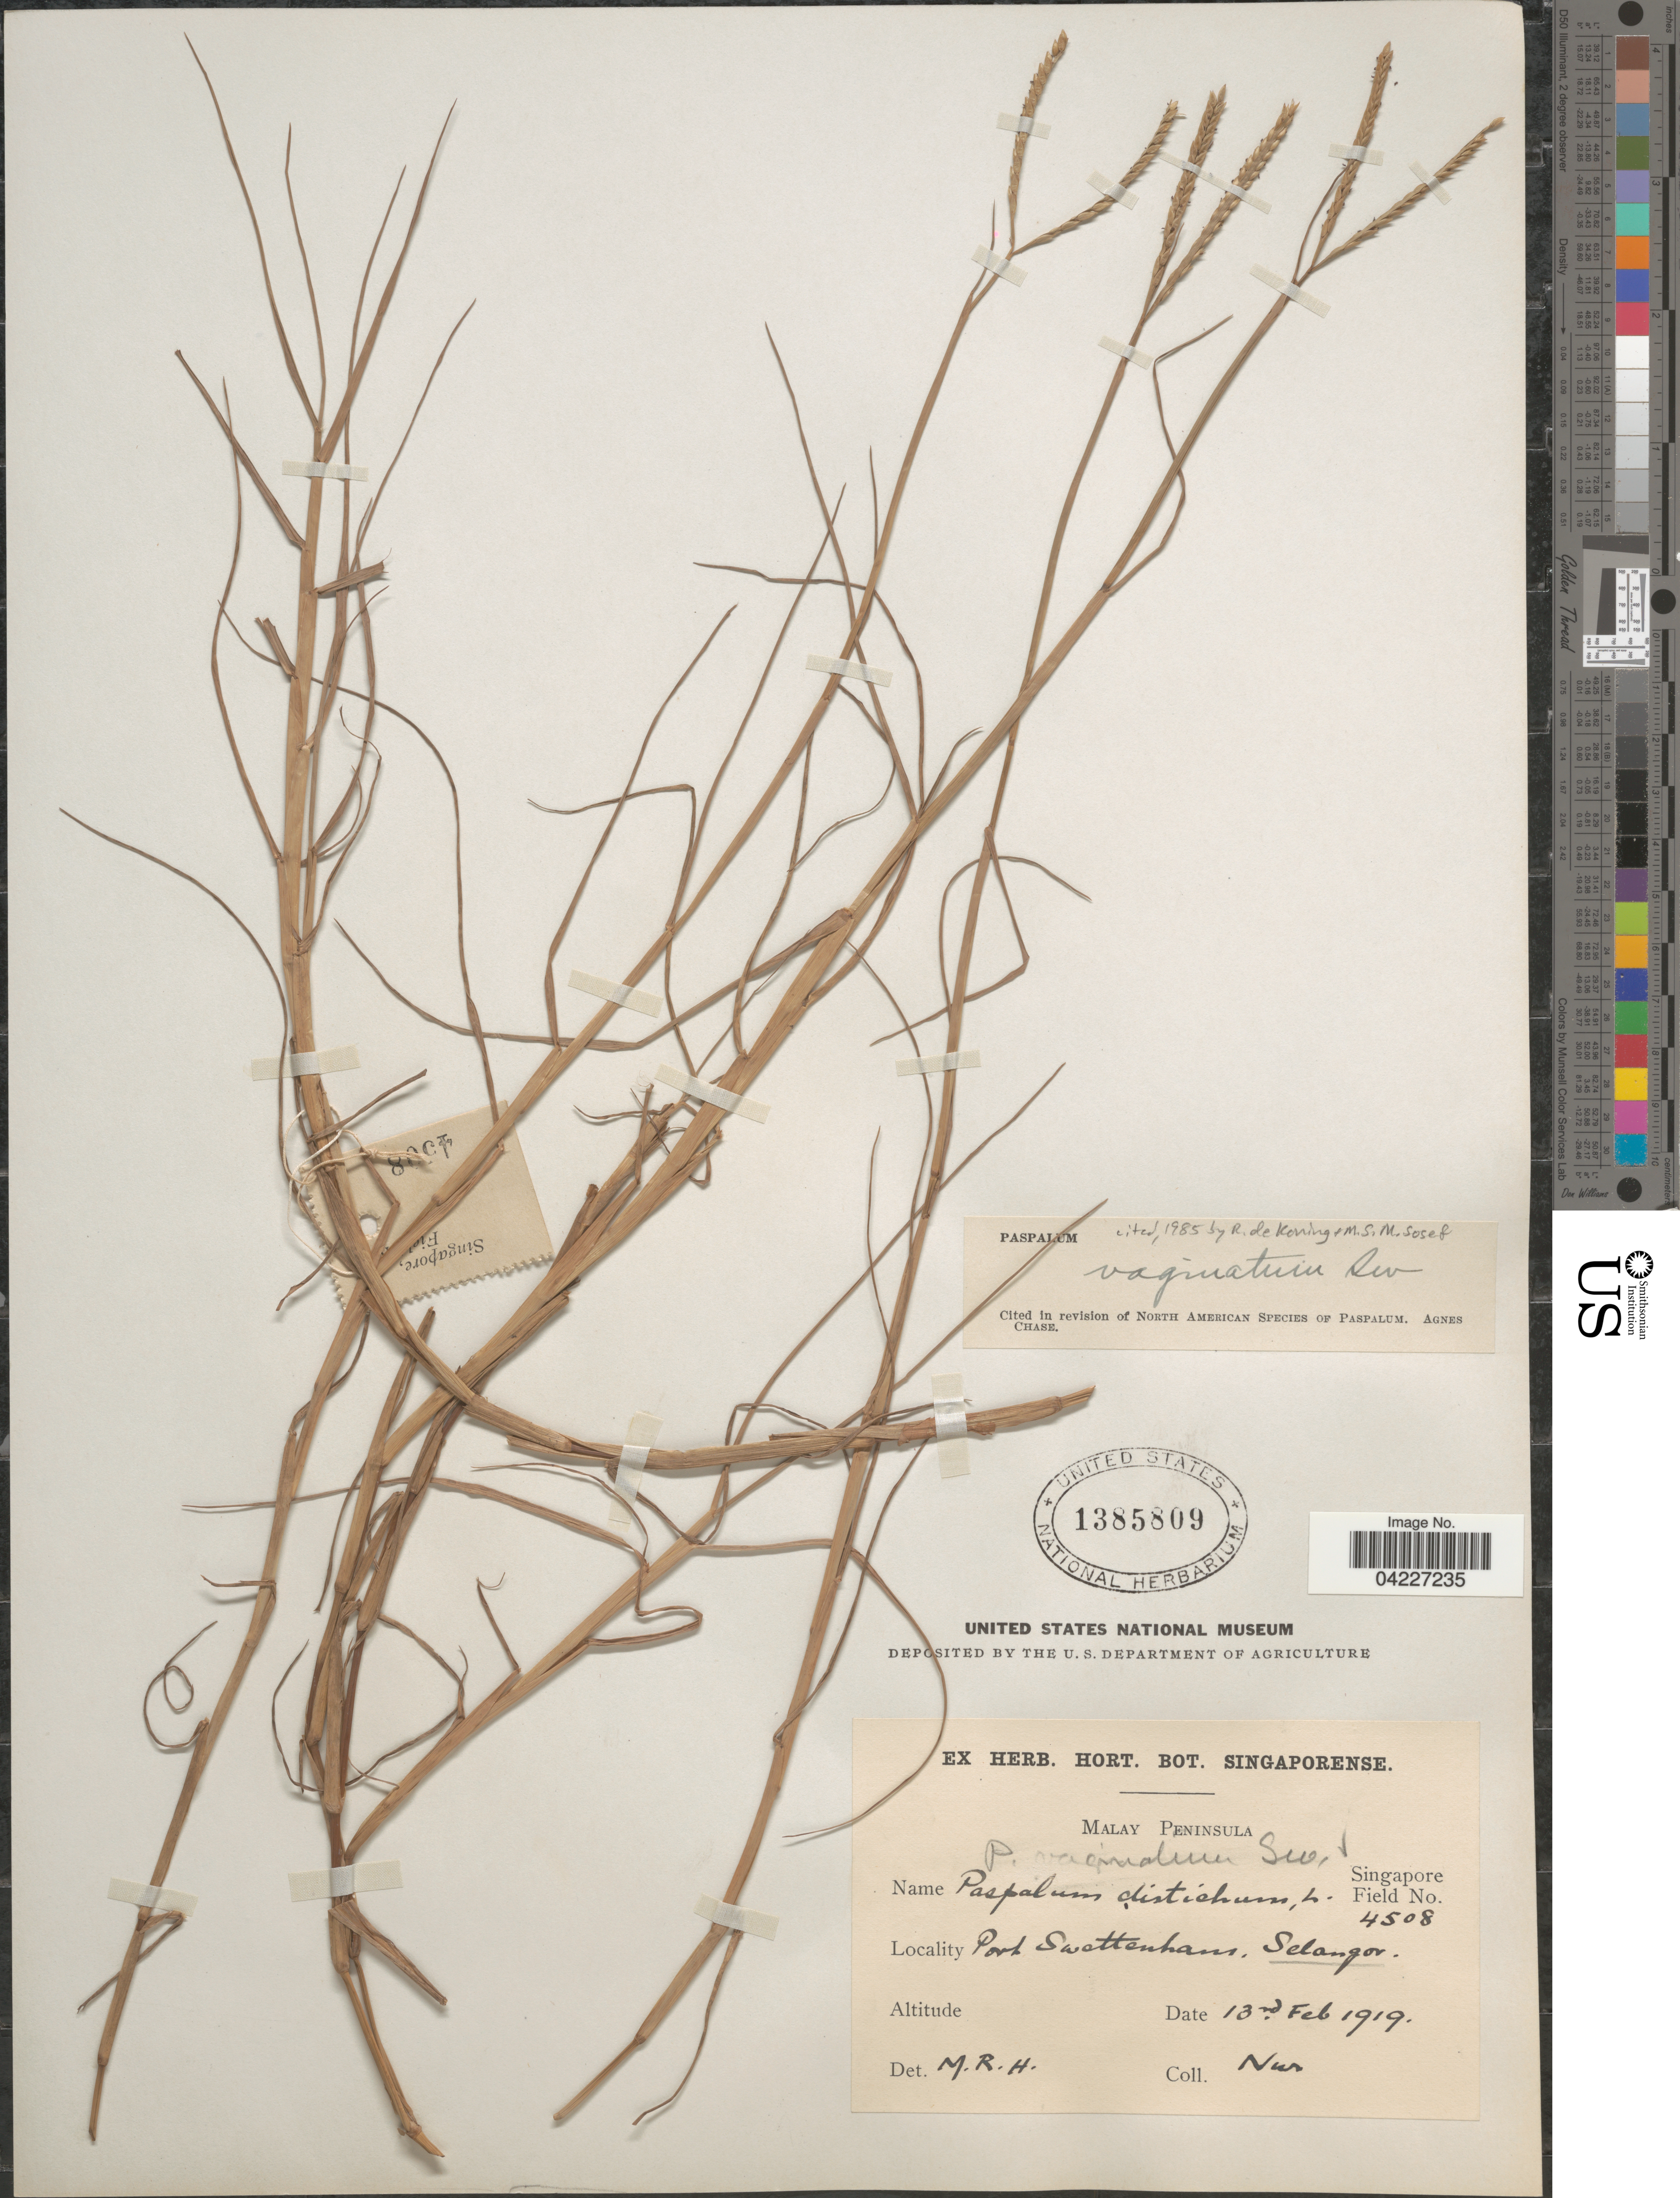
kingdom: Plantae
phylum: Tracheophyta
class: Liliopsida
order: Poales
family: Poaceae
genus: Paspalum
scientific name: Paspalum distichum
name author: L.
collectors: -. Nur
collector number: Singapore Field 4508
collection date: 1919-02-13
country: Malaysia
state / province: Selangor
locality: Malay Peninsula. Port Swettenham.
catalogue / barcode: US 1385809